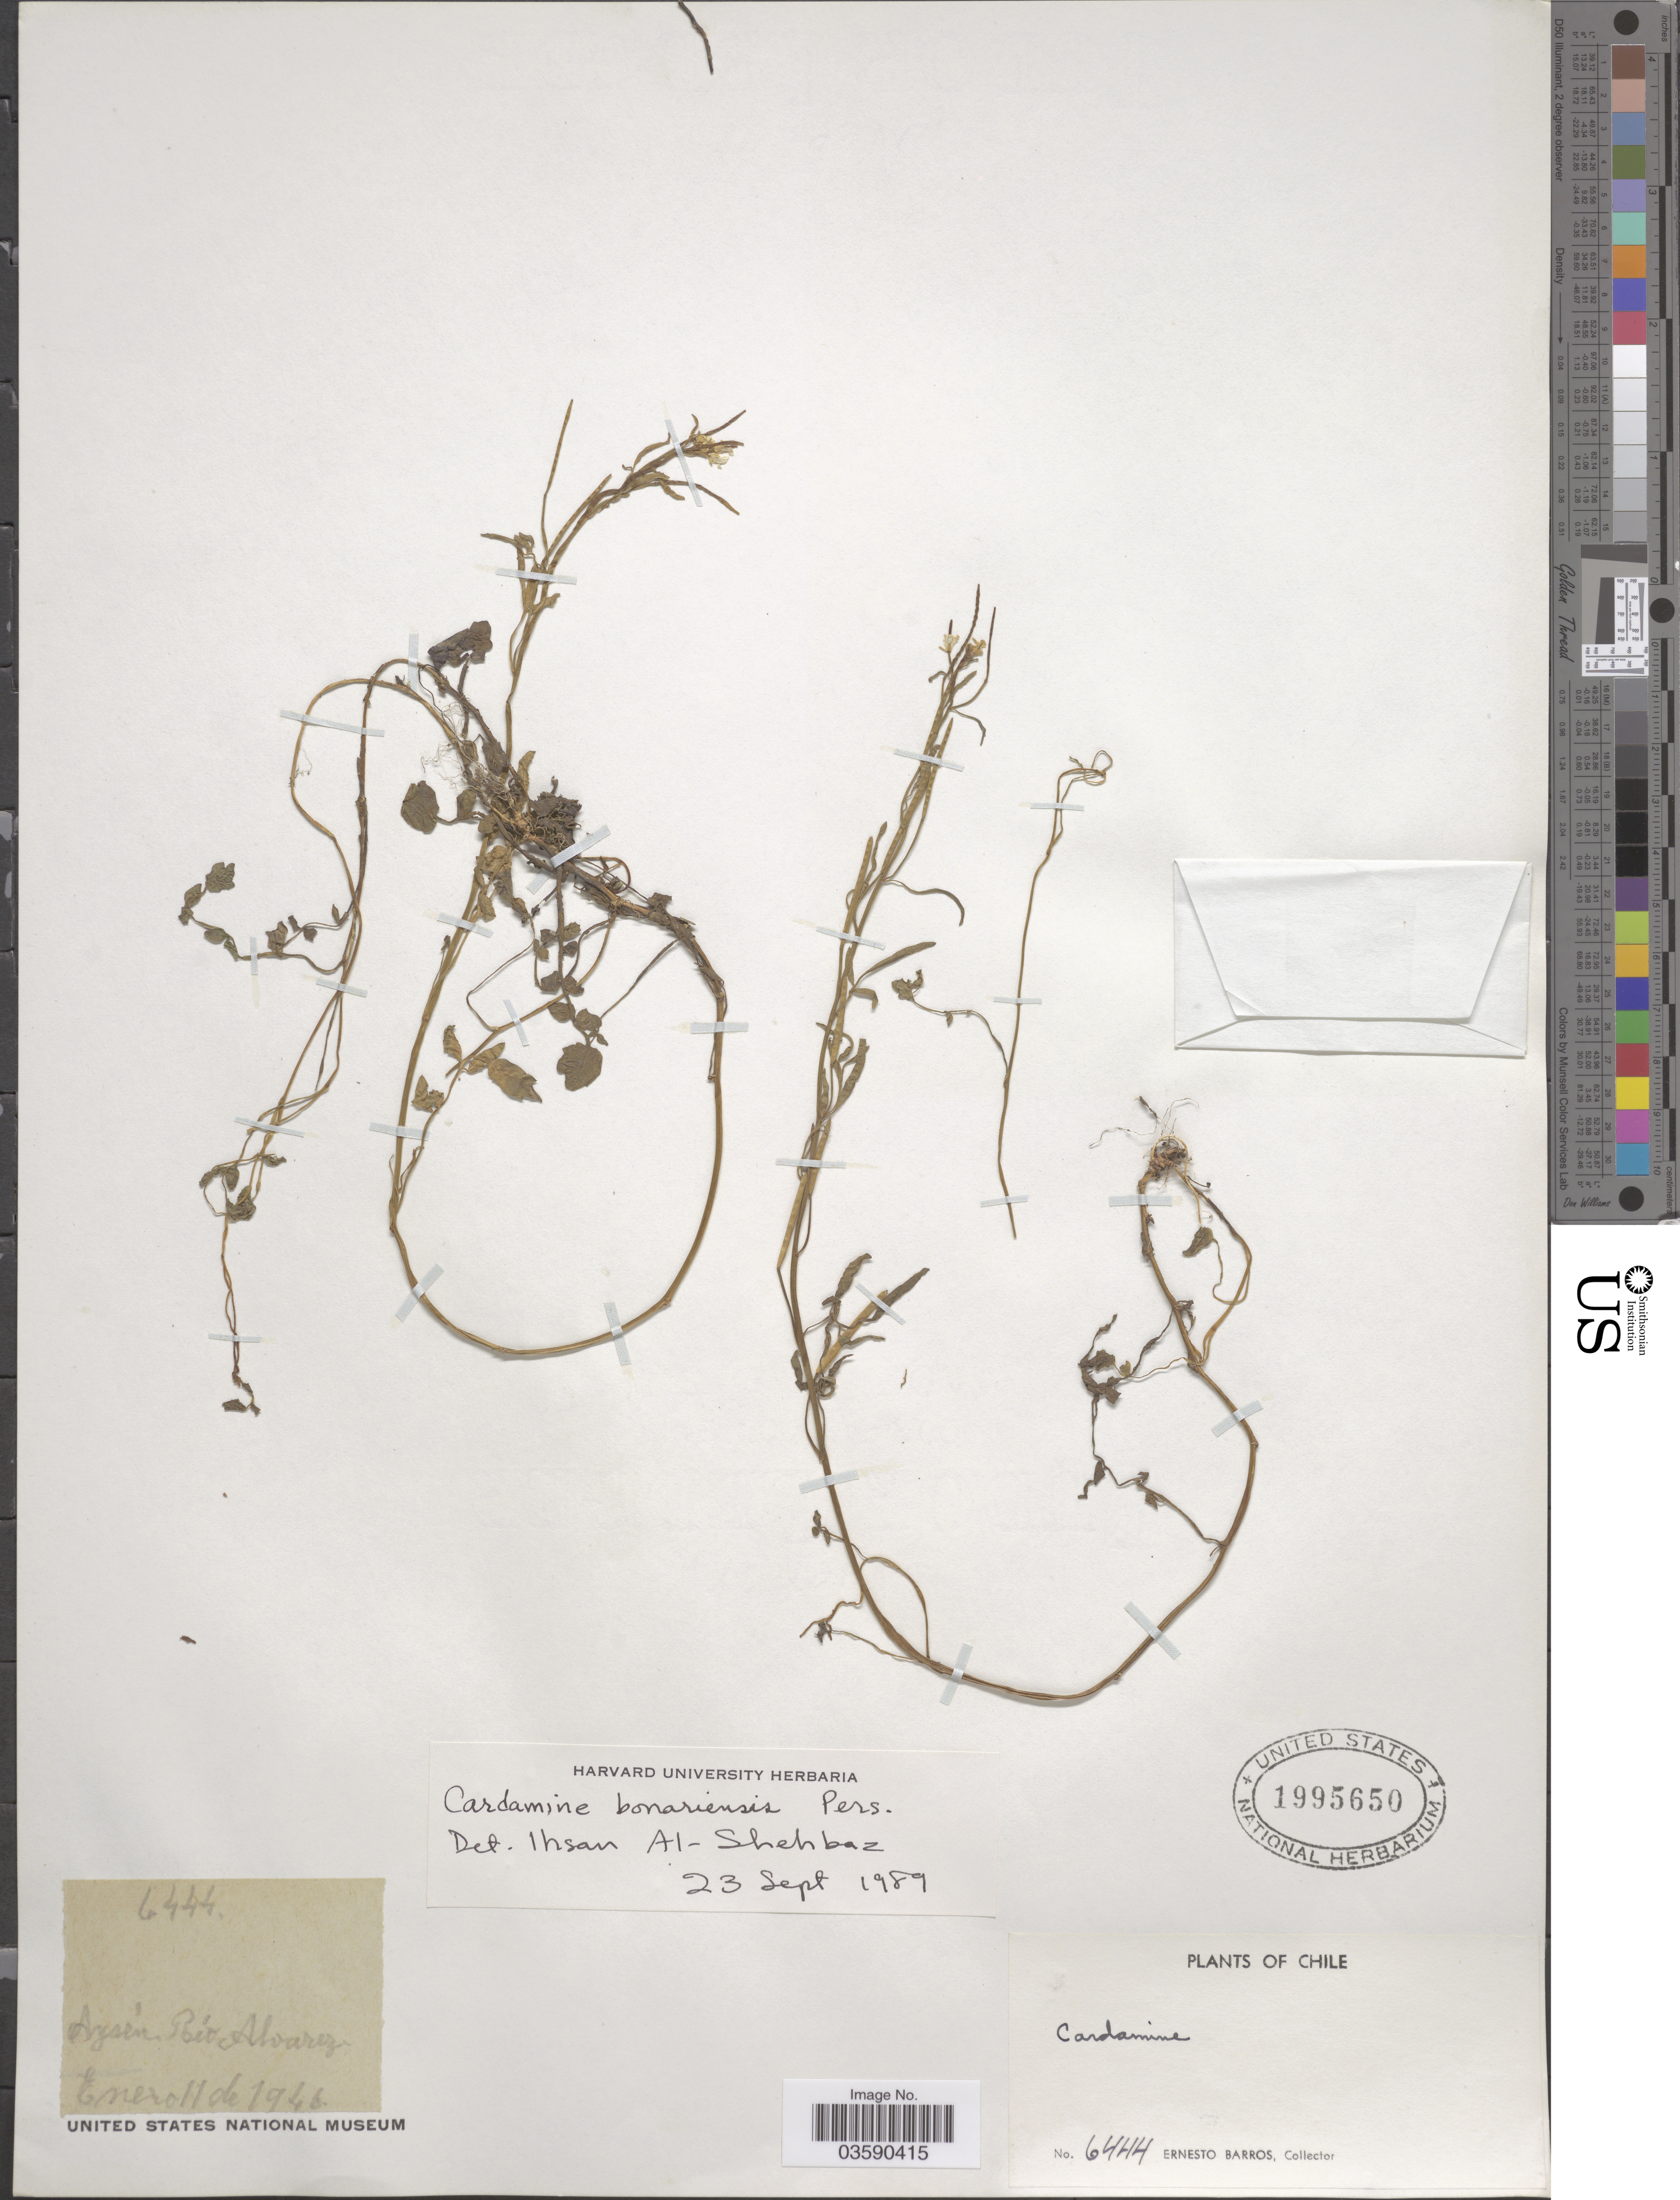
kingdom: Plantae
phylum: Tracheophyta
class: Magnoliopsida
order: Brassicales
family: Brassicaceae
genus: Cardamine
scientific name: Cardamine bonariensis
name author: Pers.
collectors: E. Barros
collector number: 6444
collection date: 1946-01-11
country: Chile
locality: Aysèn Rio Alvarez.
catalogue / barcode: US 1995650